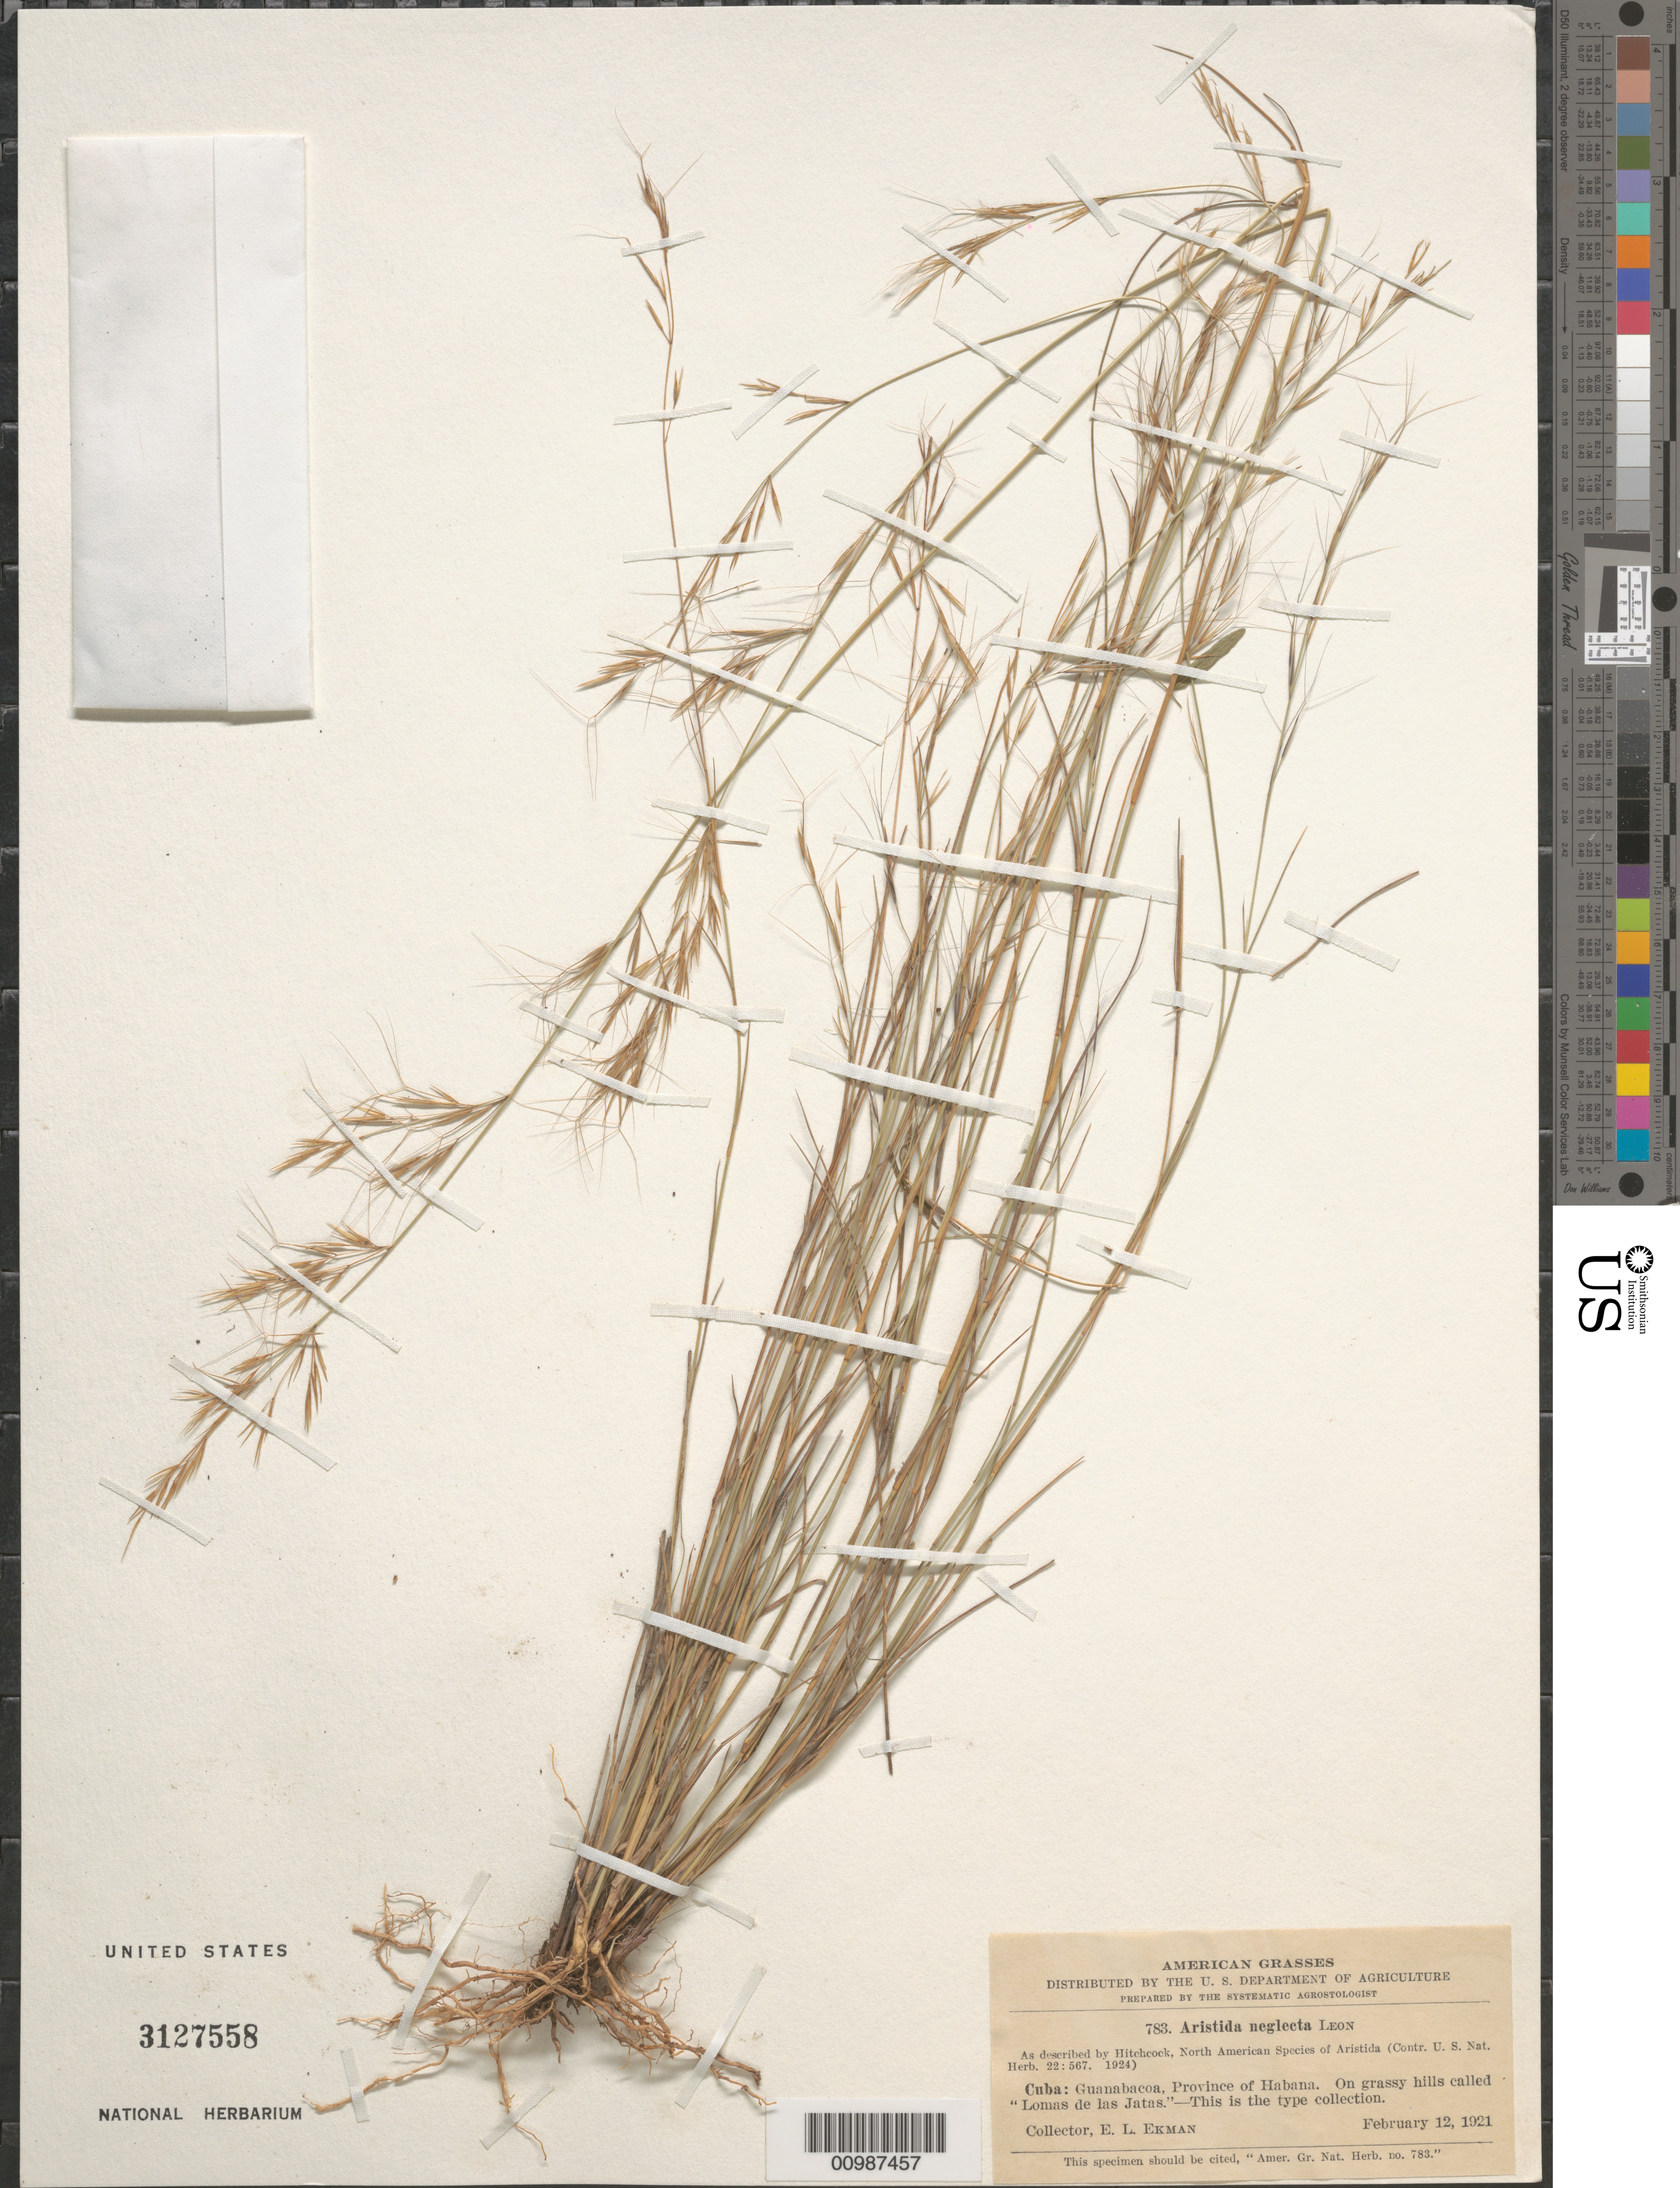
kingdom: Plantae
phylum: Tracheophyta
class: Liliopsida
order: Poales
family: Poaceae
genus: Aristida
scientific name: Aristida neglecta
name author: León ex Hitchc.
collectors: E. L. Ekman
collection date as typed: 12 Feb 1921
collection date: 1921-02-12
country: Cuba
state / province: La Habana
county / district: Municipio Guanabacoa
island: Cuba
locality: Guanabacoa, Lomas de las Jatas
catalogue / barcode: US 3127558